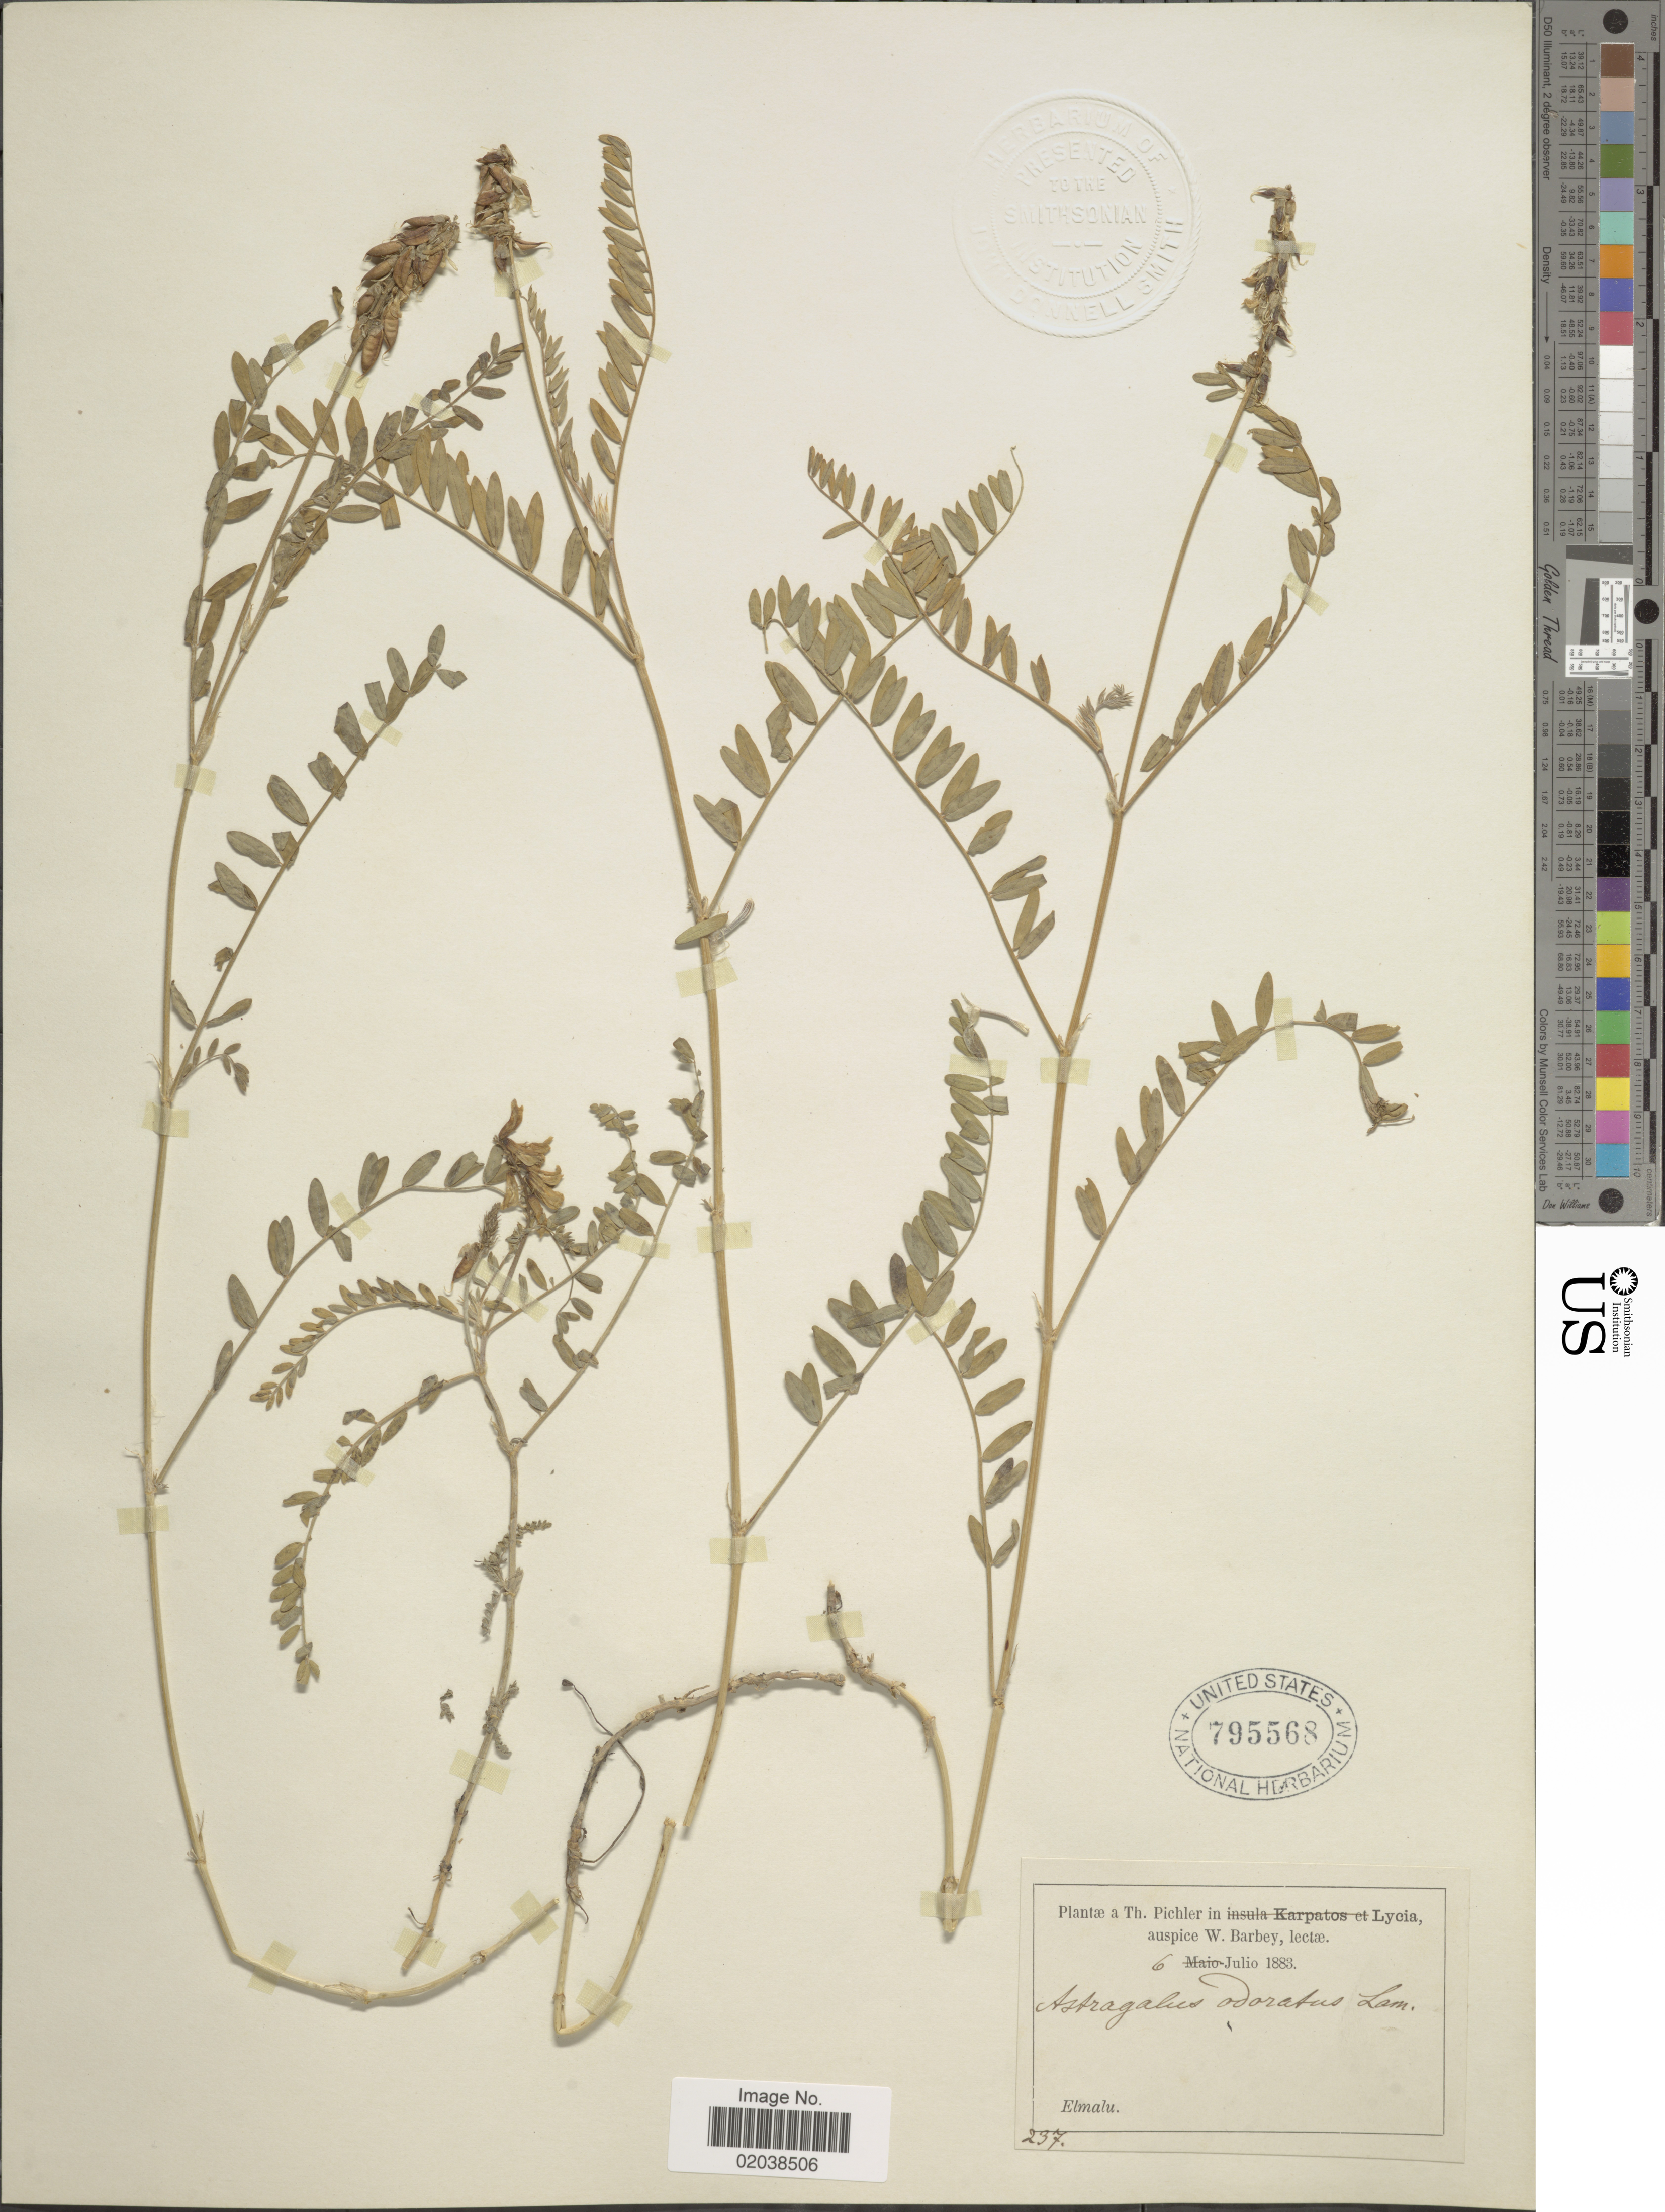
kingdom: Plantae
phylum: Tracheophyta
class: Magnoliopsida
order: Fabales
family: Fabaceae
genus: Astragalus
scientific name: Astragalus odoratus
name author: Lam.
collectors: T. Pichler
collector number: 237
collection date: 1883-07-06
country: Turkey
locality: Lycia. Elmalu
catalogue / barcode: US 795568